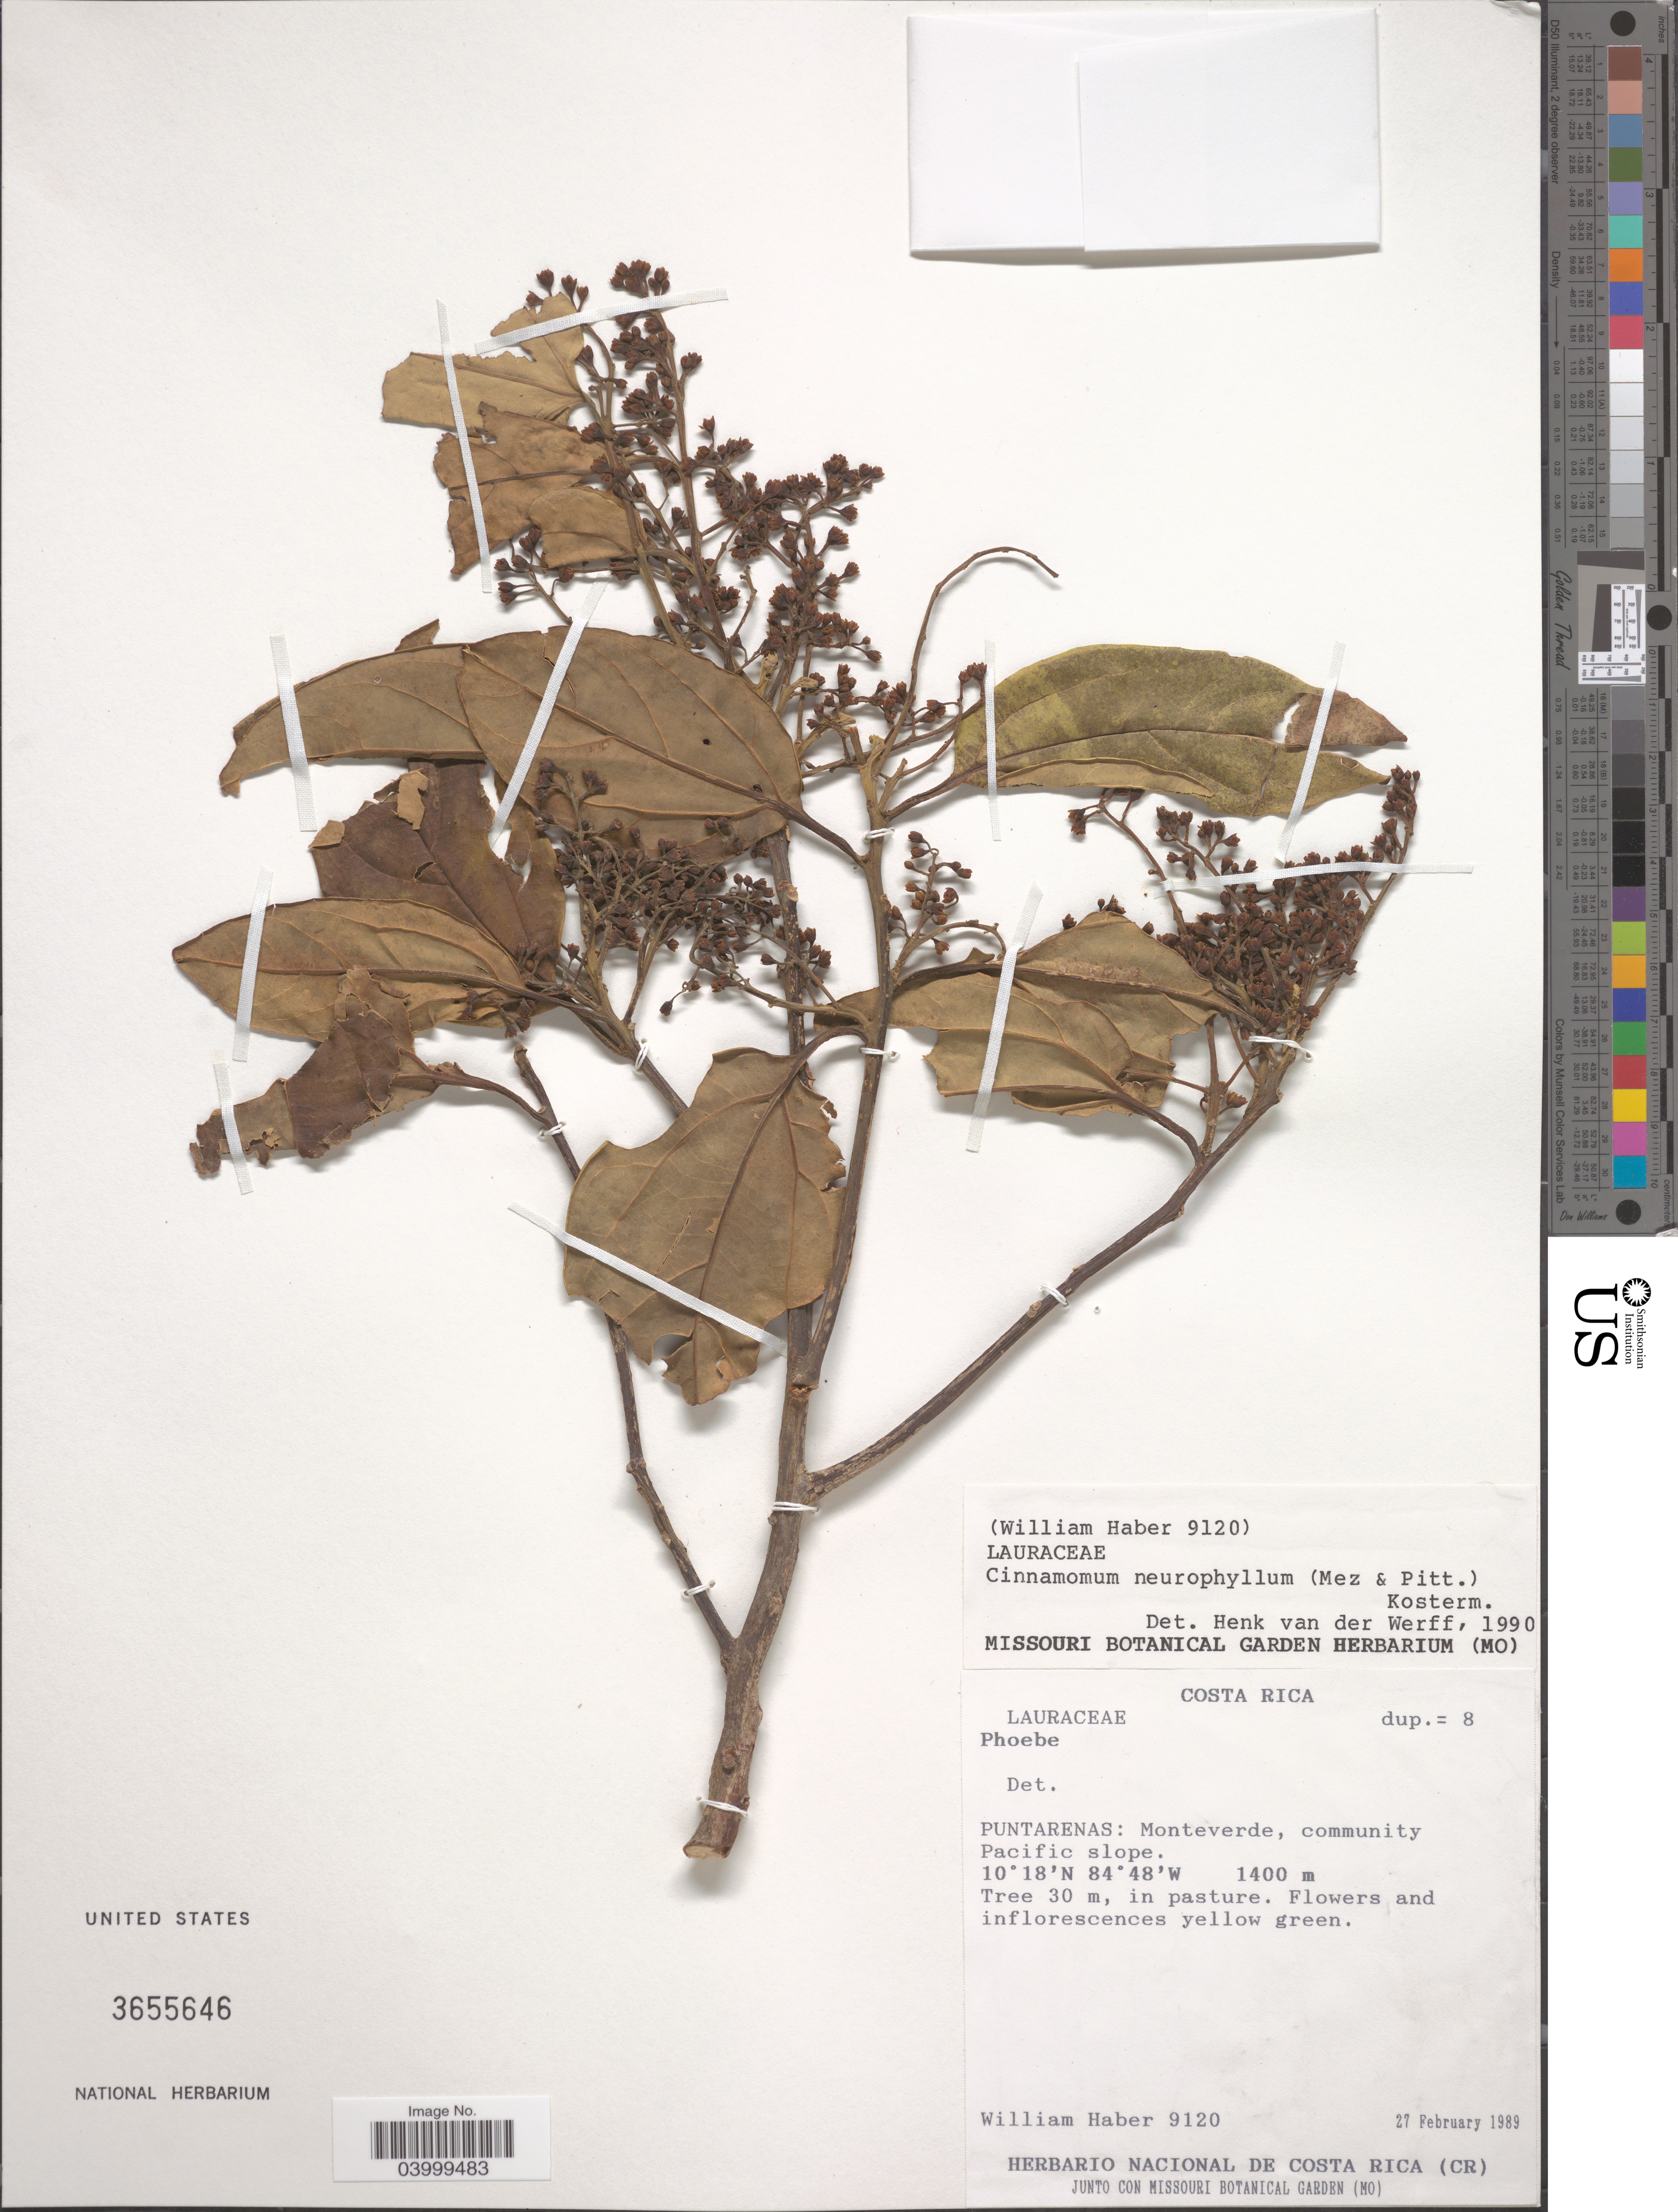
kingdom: Plantae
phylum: Tracheophyta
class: Magnoliopsida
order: Laurales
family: Lauraceae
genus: Cinnamomum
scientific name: Cinnamomum neurophyllum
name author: (Mez & Pittier) Kosterm.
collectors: W. Haber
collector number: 9120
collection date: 1989-02-27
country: Costa Rica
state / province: Puntarenas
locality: Monteverde, community Pacific slope.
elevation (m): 1400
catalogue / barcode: US 3655646